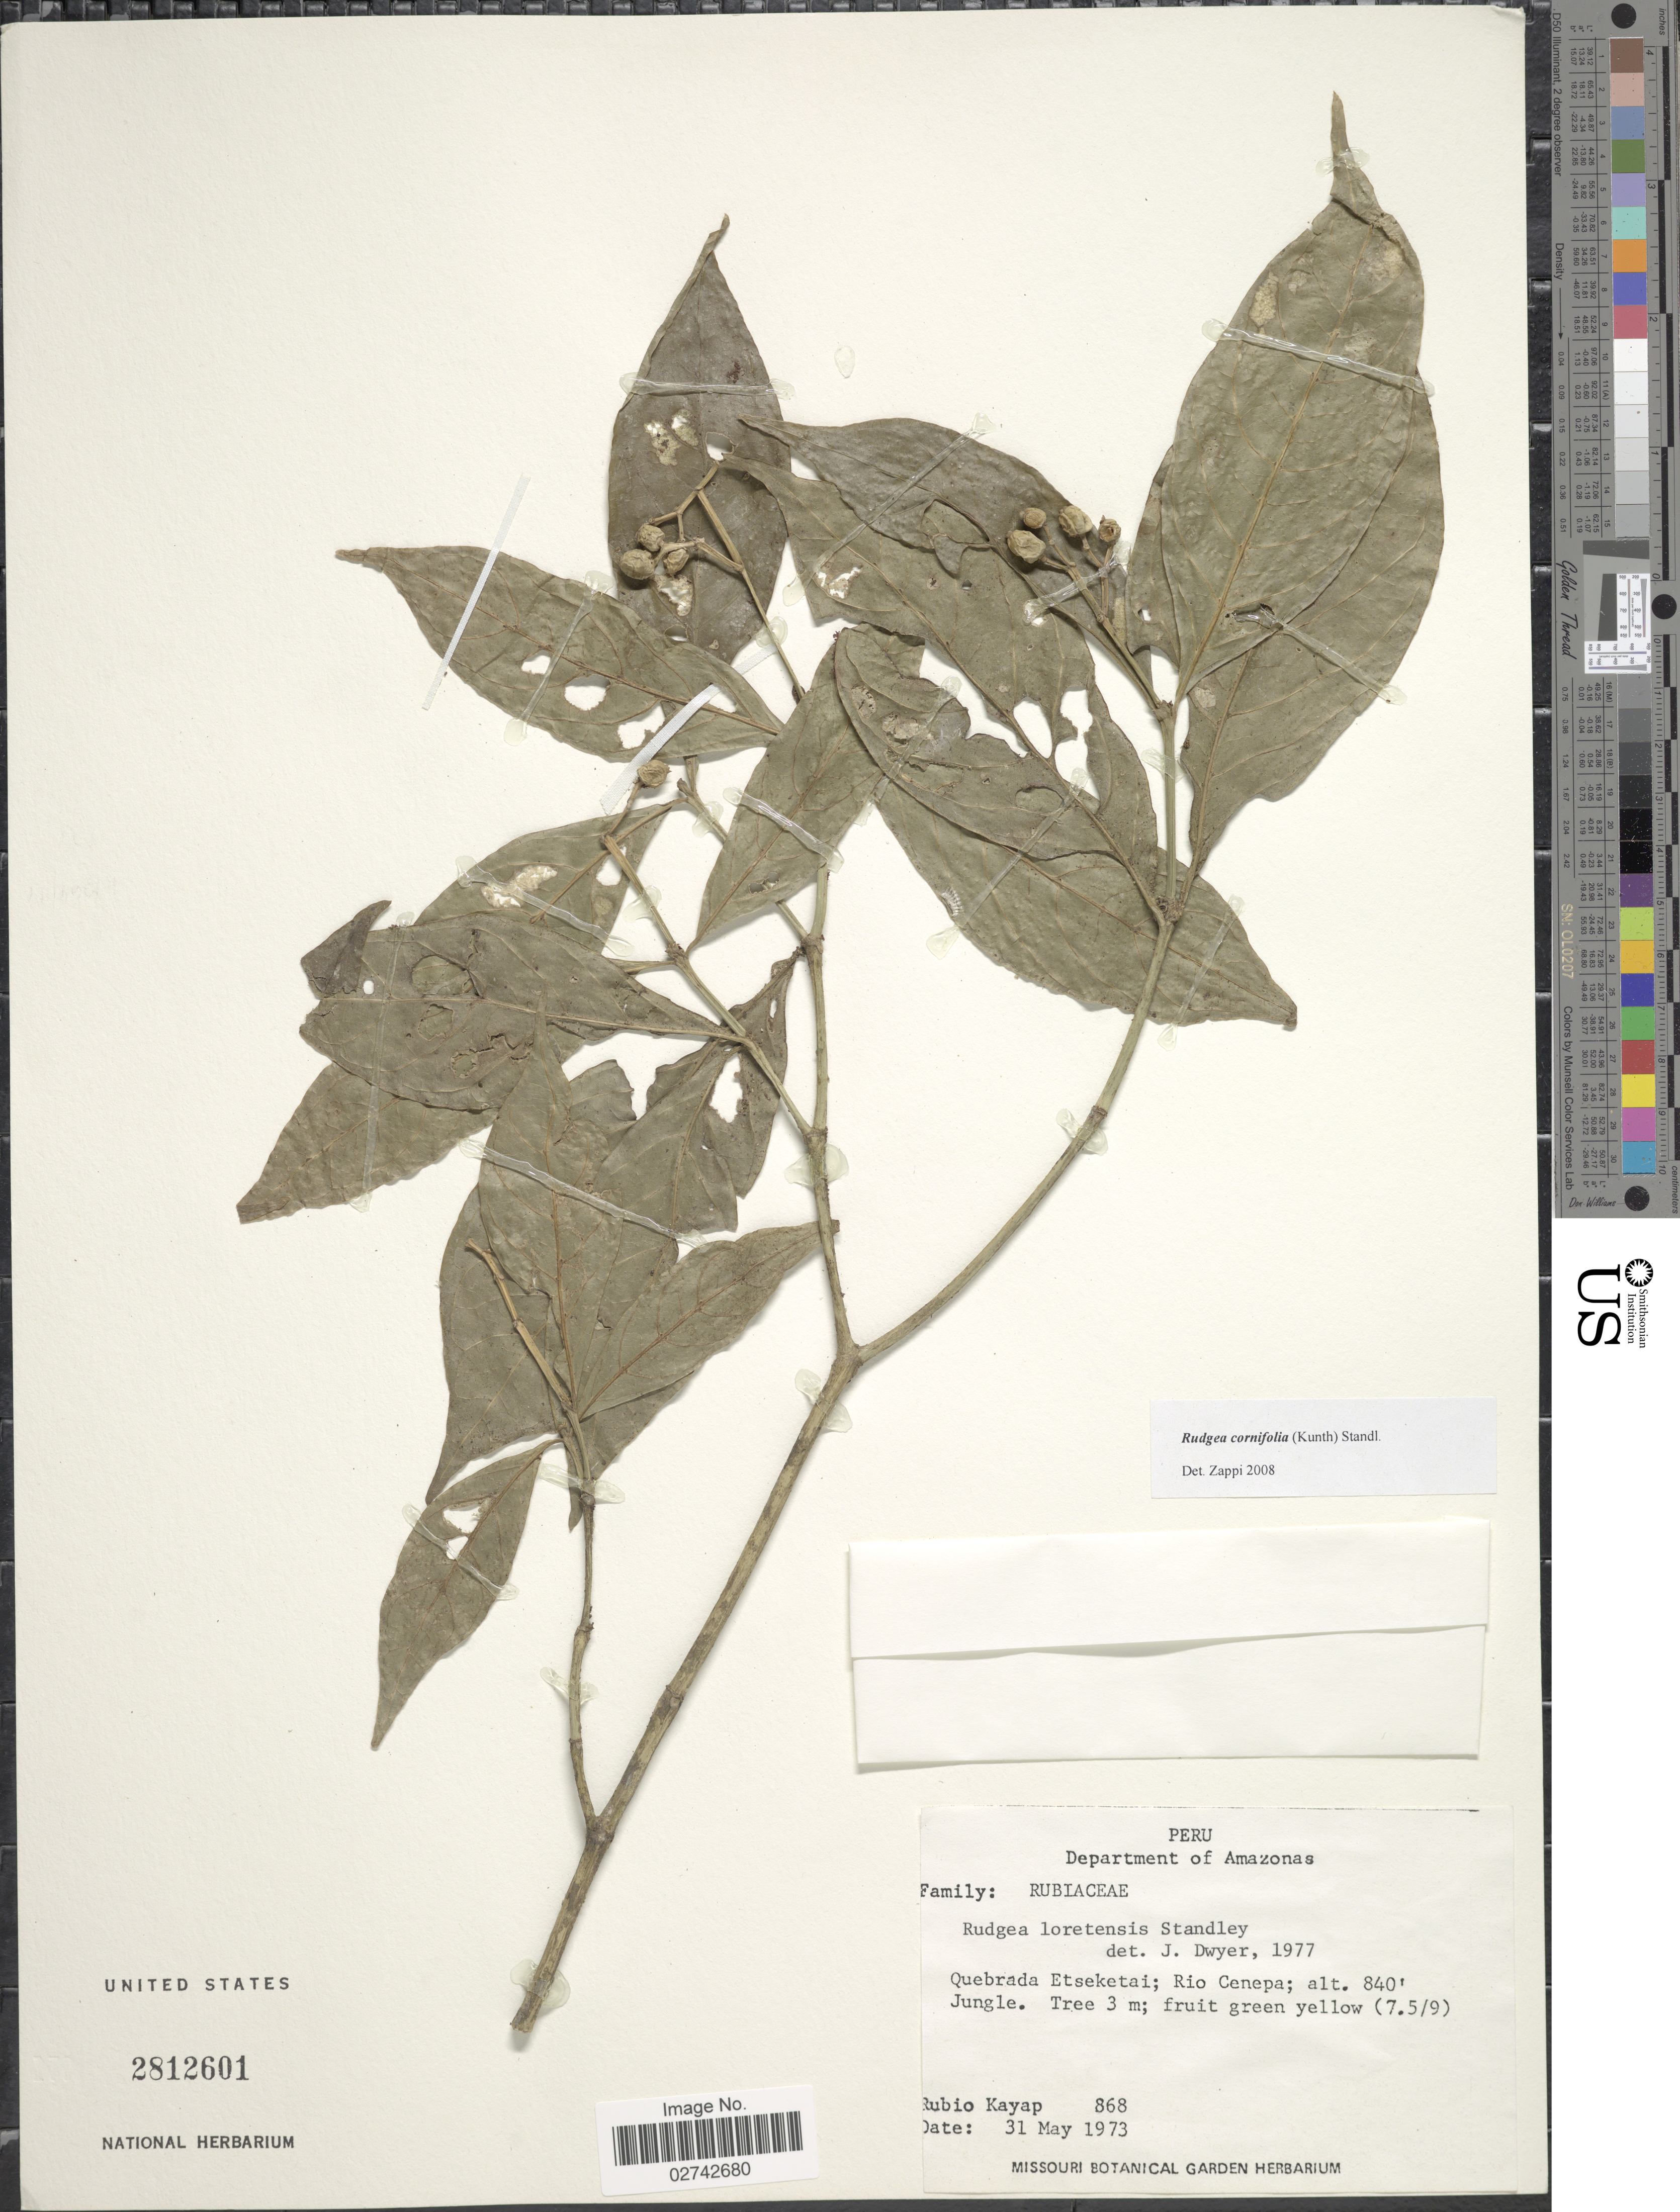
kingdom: Plantae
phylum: Tracheophyta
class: Magnoliopsida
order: Gentianales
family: Rubiaceae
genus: Rudgea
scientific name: Rudgea cornifolia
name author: (Kunth) Standl.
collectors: R. Kayap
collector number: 868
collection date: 1973-05-31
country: Peru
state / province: Amazonas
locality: Quebrada Etseketai, Rio Cenepa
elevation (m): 256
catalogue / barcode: US 2812601